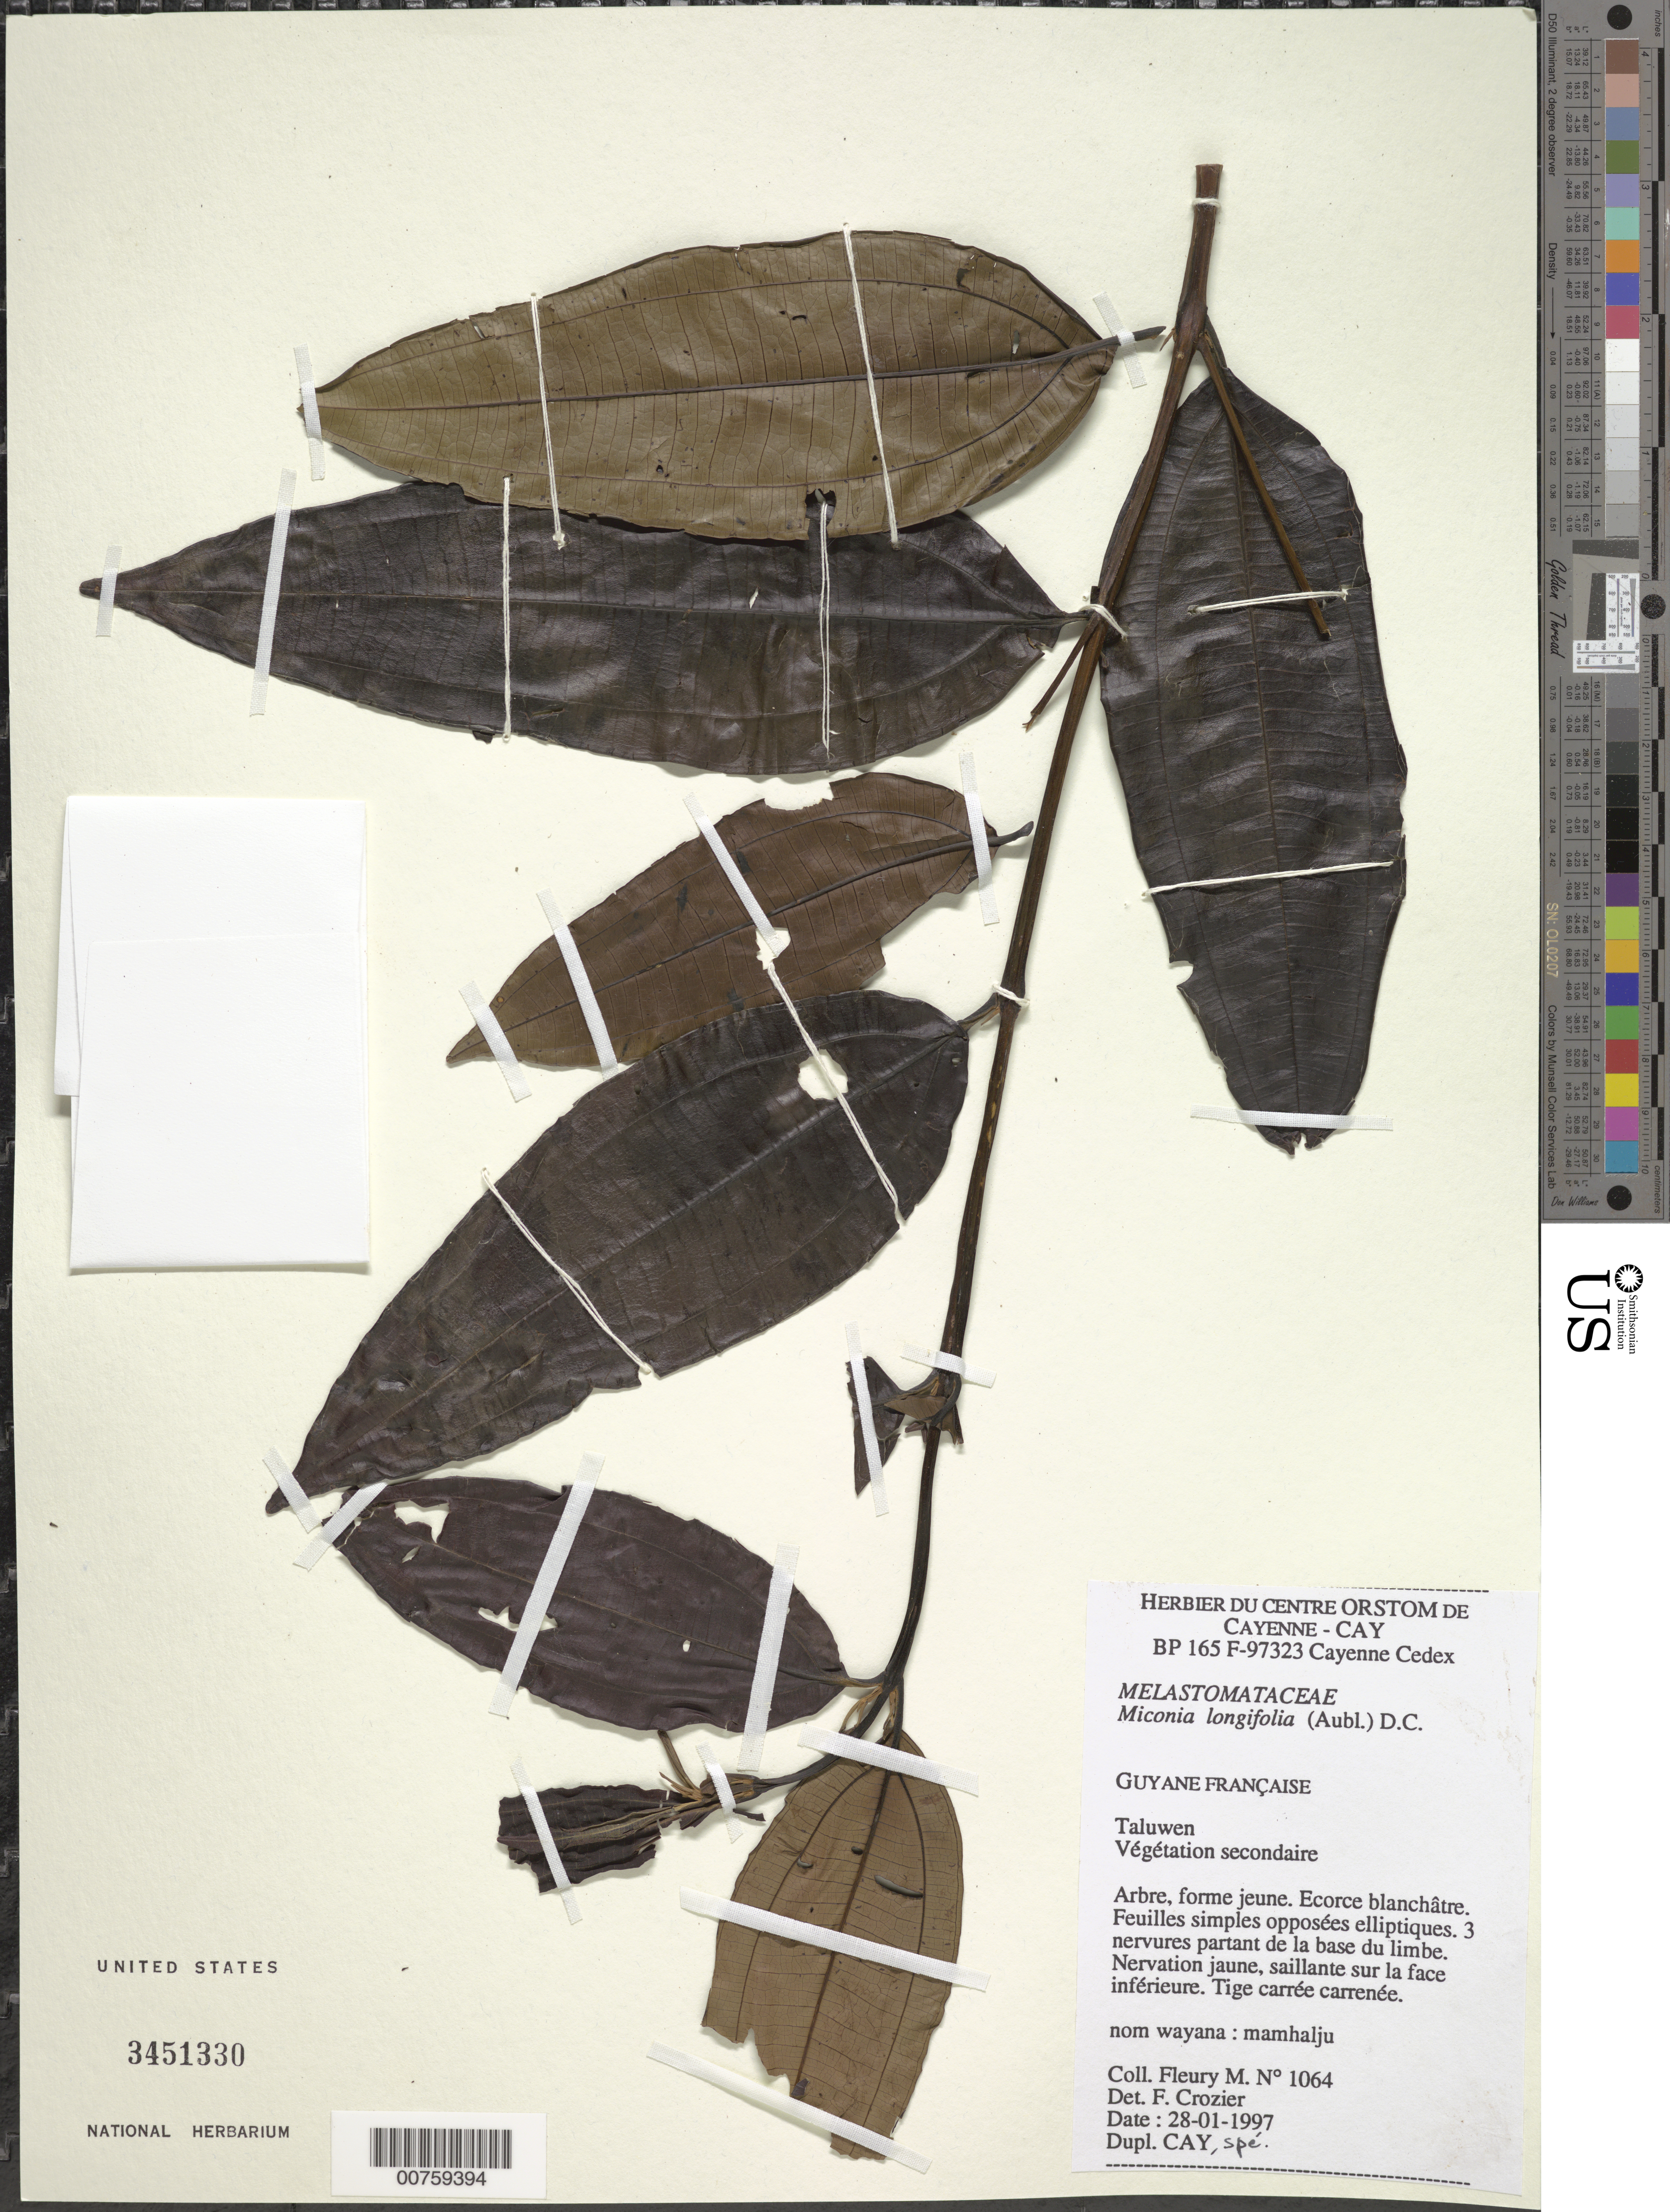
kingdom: Plantae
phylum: Tracheophyta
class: Magnoliopsida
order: Myrtales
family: Melastomataceae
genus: Miconia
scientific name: Miconia longifolia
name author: (Aubl.) DC.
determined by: Michelangeli, F. A.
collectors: M. Fleury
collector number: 1064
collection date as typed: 25-Jan-97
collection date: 1997-01-25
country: French Guiana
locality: Taluwen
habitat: Secondary vegetation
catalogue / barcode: US 3451330